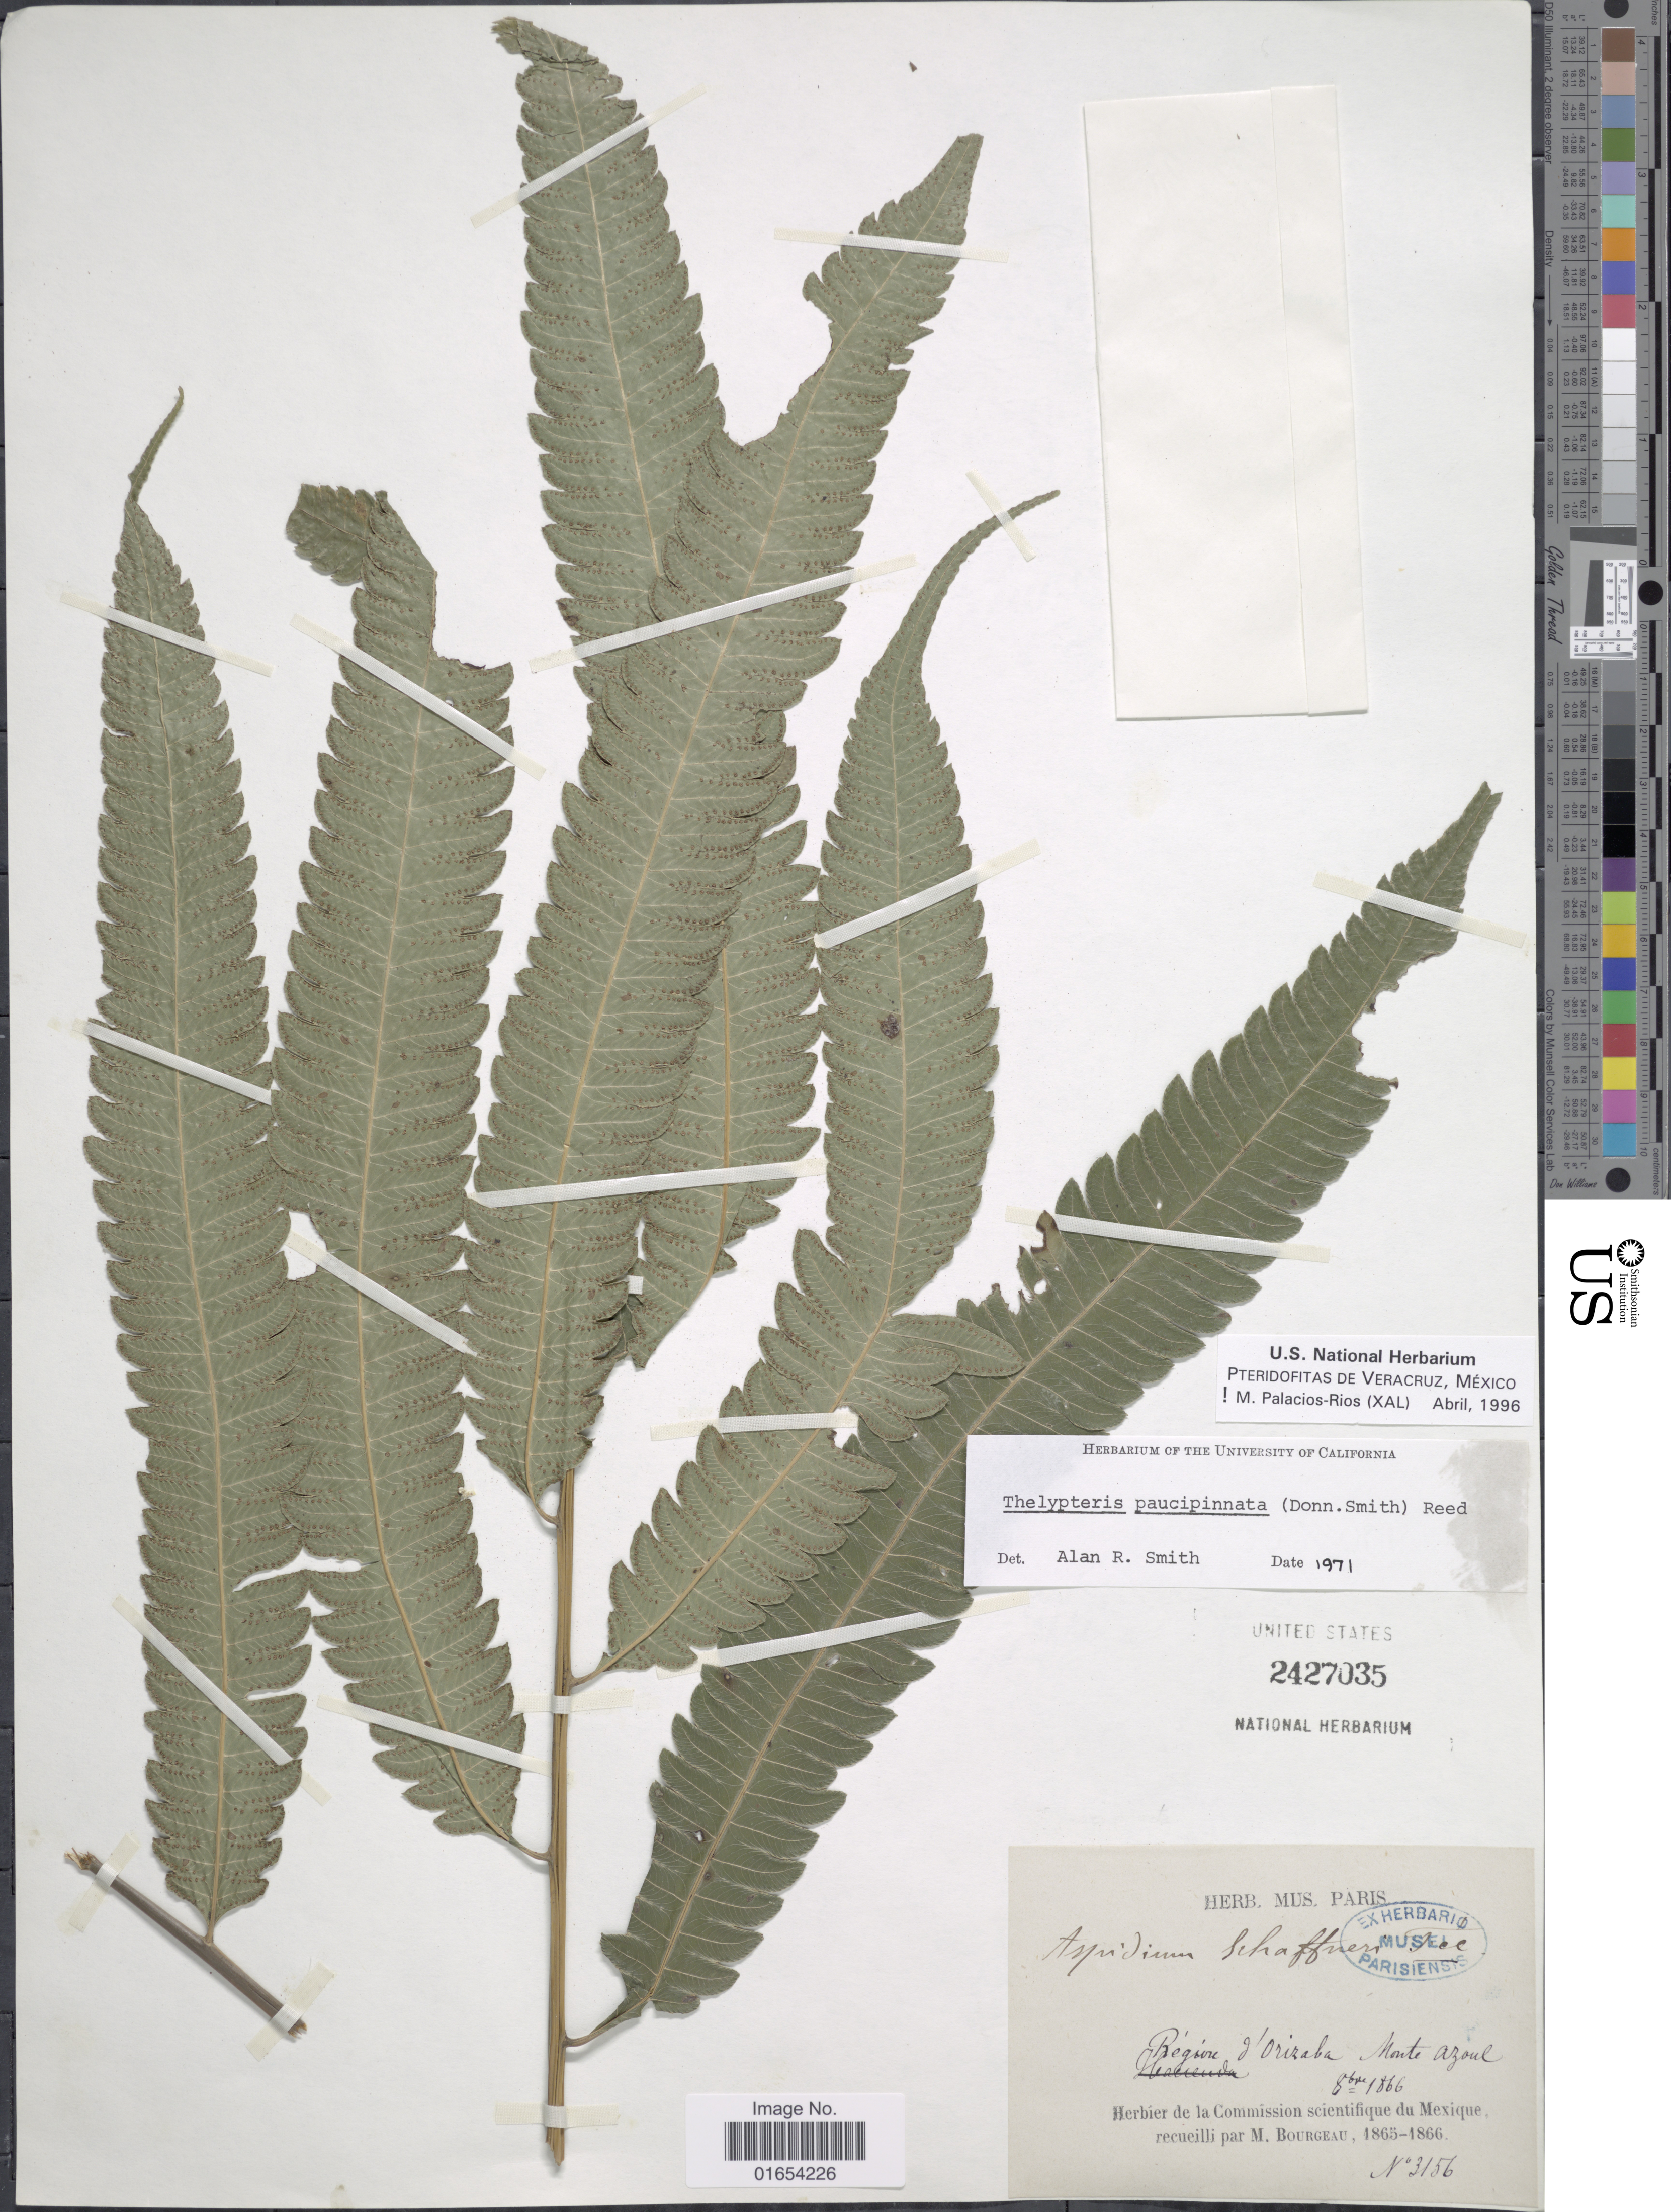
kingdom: Plantae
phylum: Tracheophyta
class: Polypodiopsida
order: Polypodiales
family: Thelypteridaceae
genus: Goniopteris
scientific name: Goniopteris paucipinnata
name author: (Donn. Sm.) Salino & T.E. Almeida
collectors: M. Borgeau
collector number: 3156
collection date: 1866-10-08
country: Mexico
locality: Region d'Orizaba Monte Azoul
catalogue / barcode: US 2427035